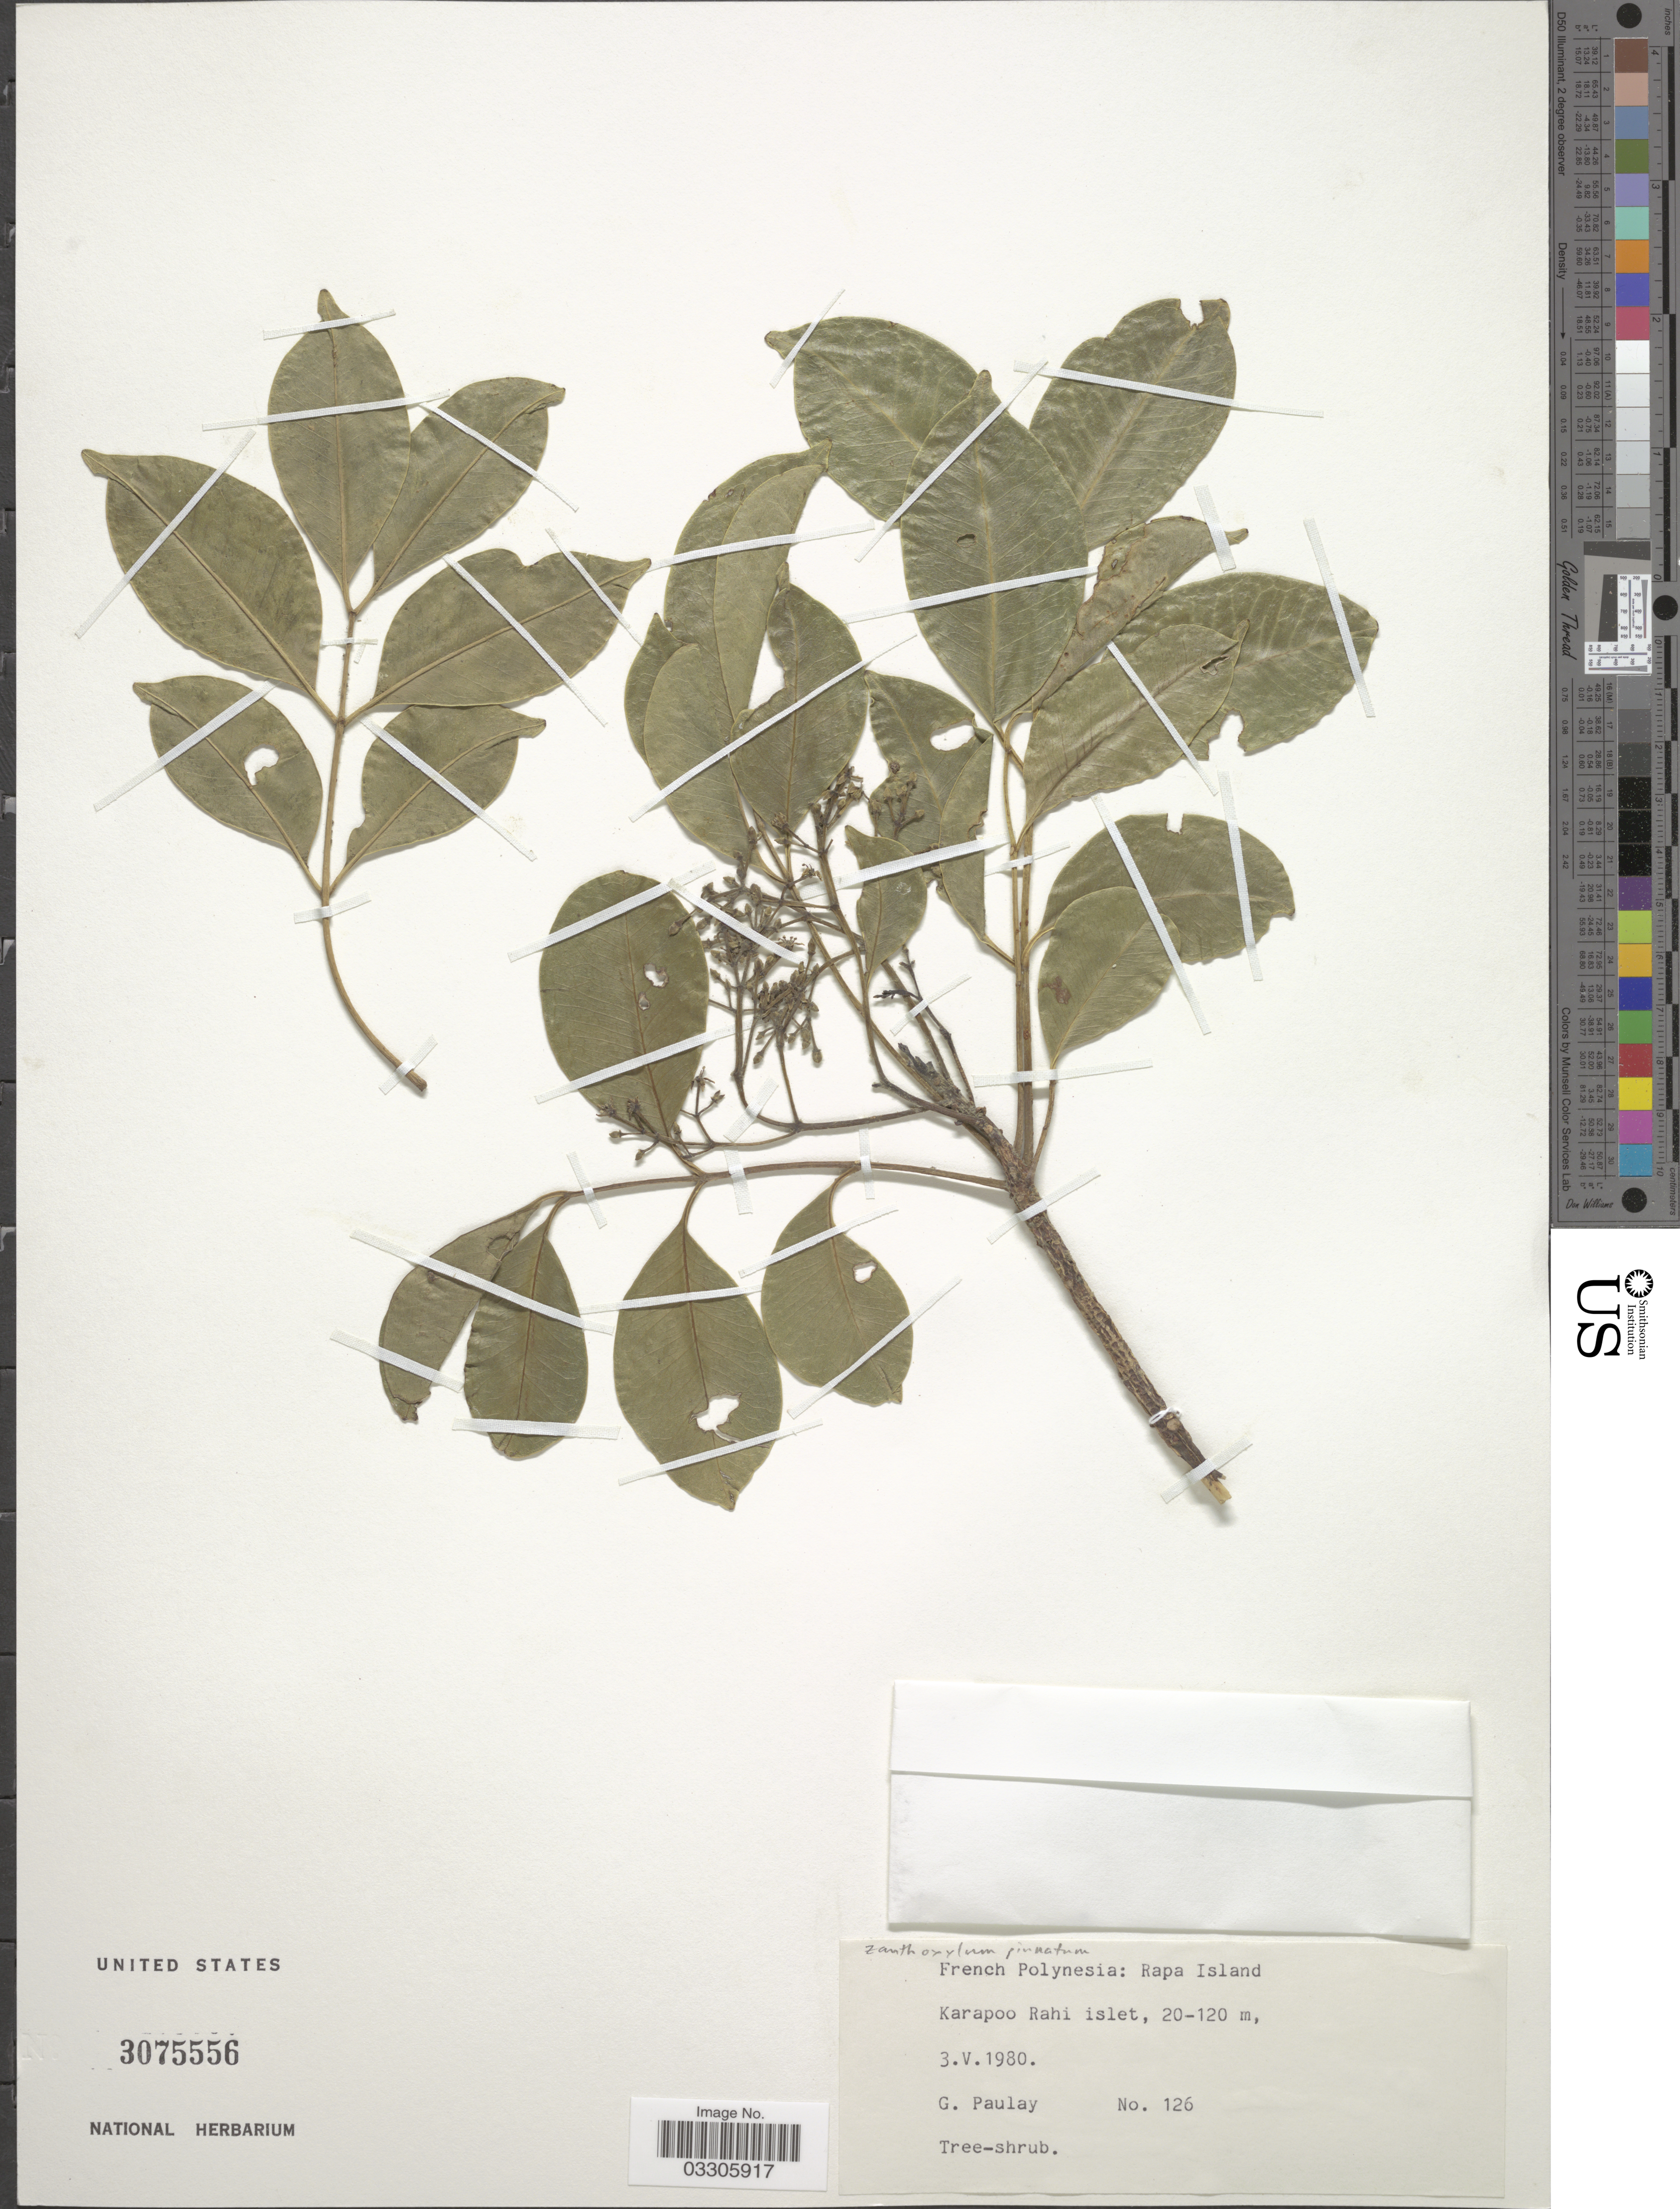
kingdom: Plantae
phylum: Tracheophyta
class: Magnoliopsida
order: Sapindales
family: Rutaceae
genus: Zanthoxylum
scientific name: Zanthoxylum pinnatum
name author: Druce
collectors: G. Paulay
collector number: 126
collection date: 1980-05-03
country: French Polynesia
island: Rapa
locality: Rapa Island, Karapoo Rahi islet.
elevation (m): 20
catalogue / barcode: US 3075556